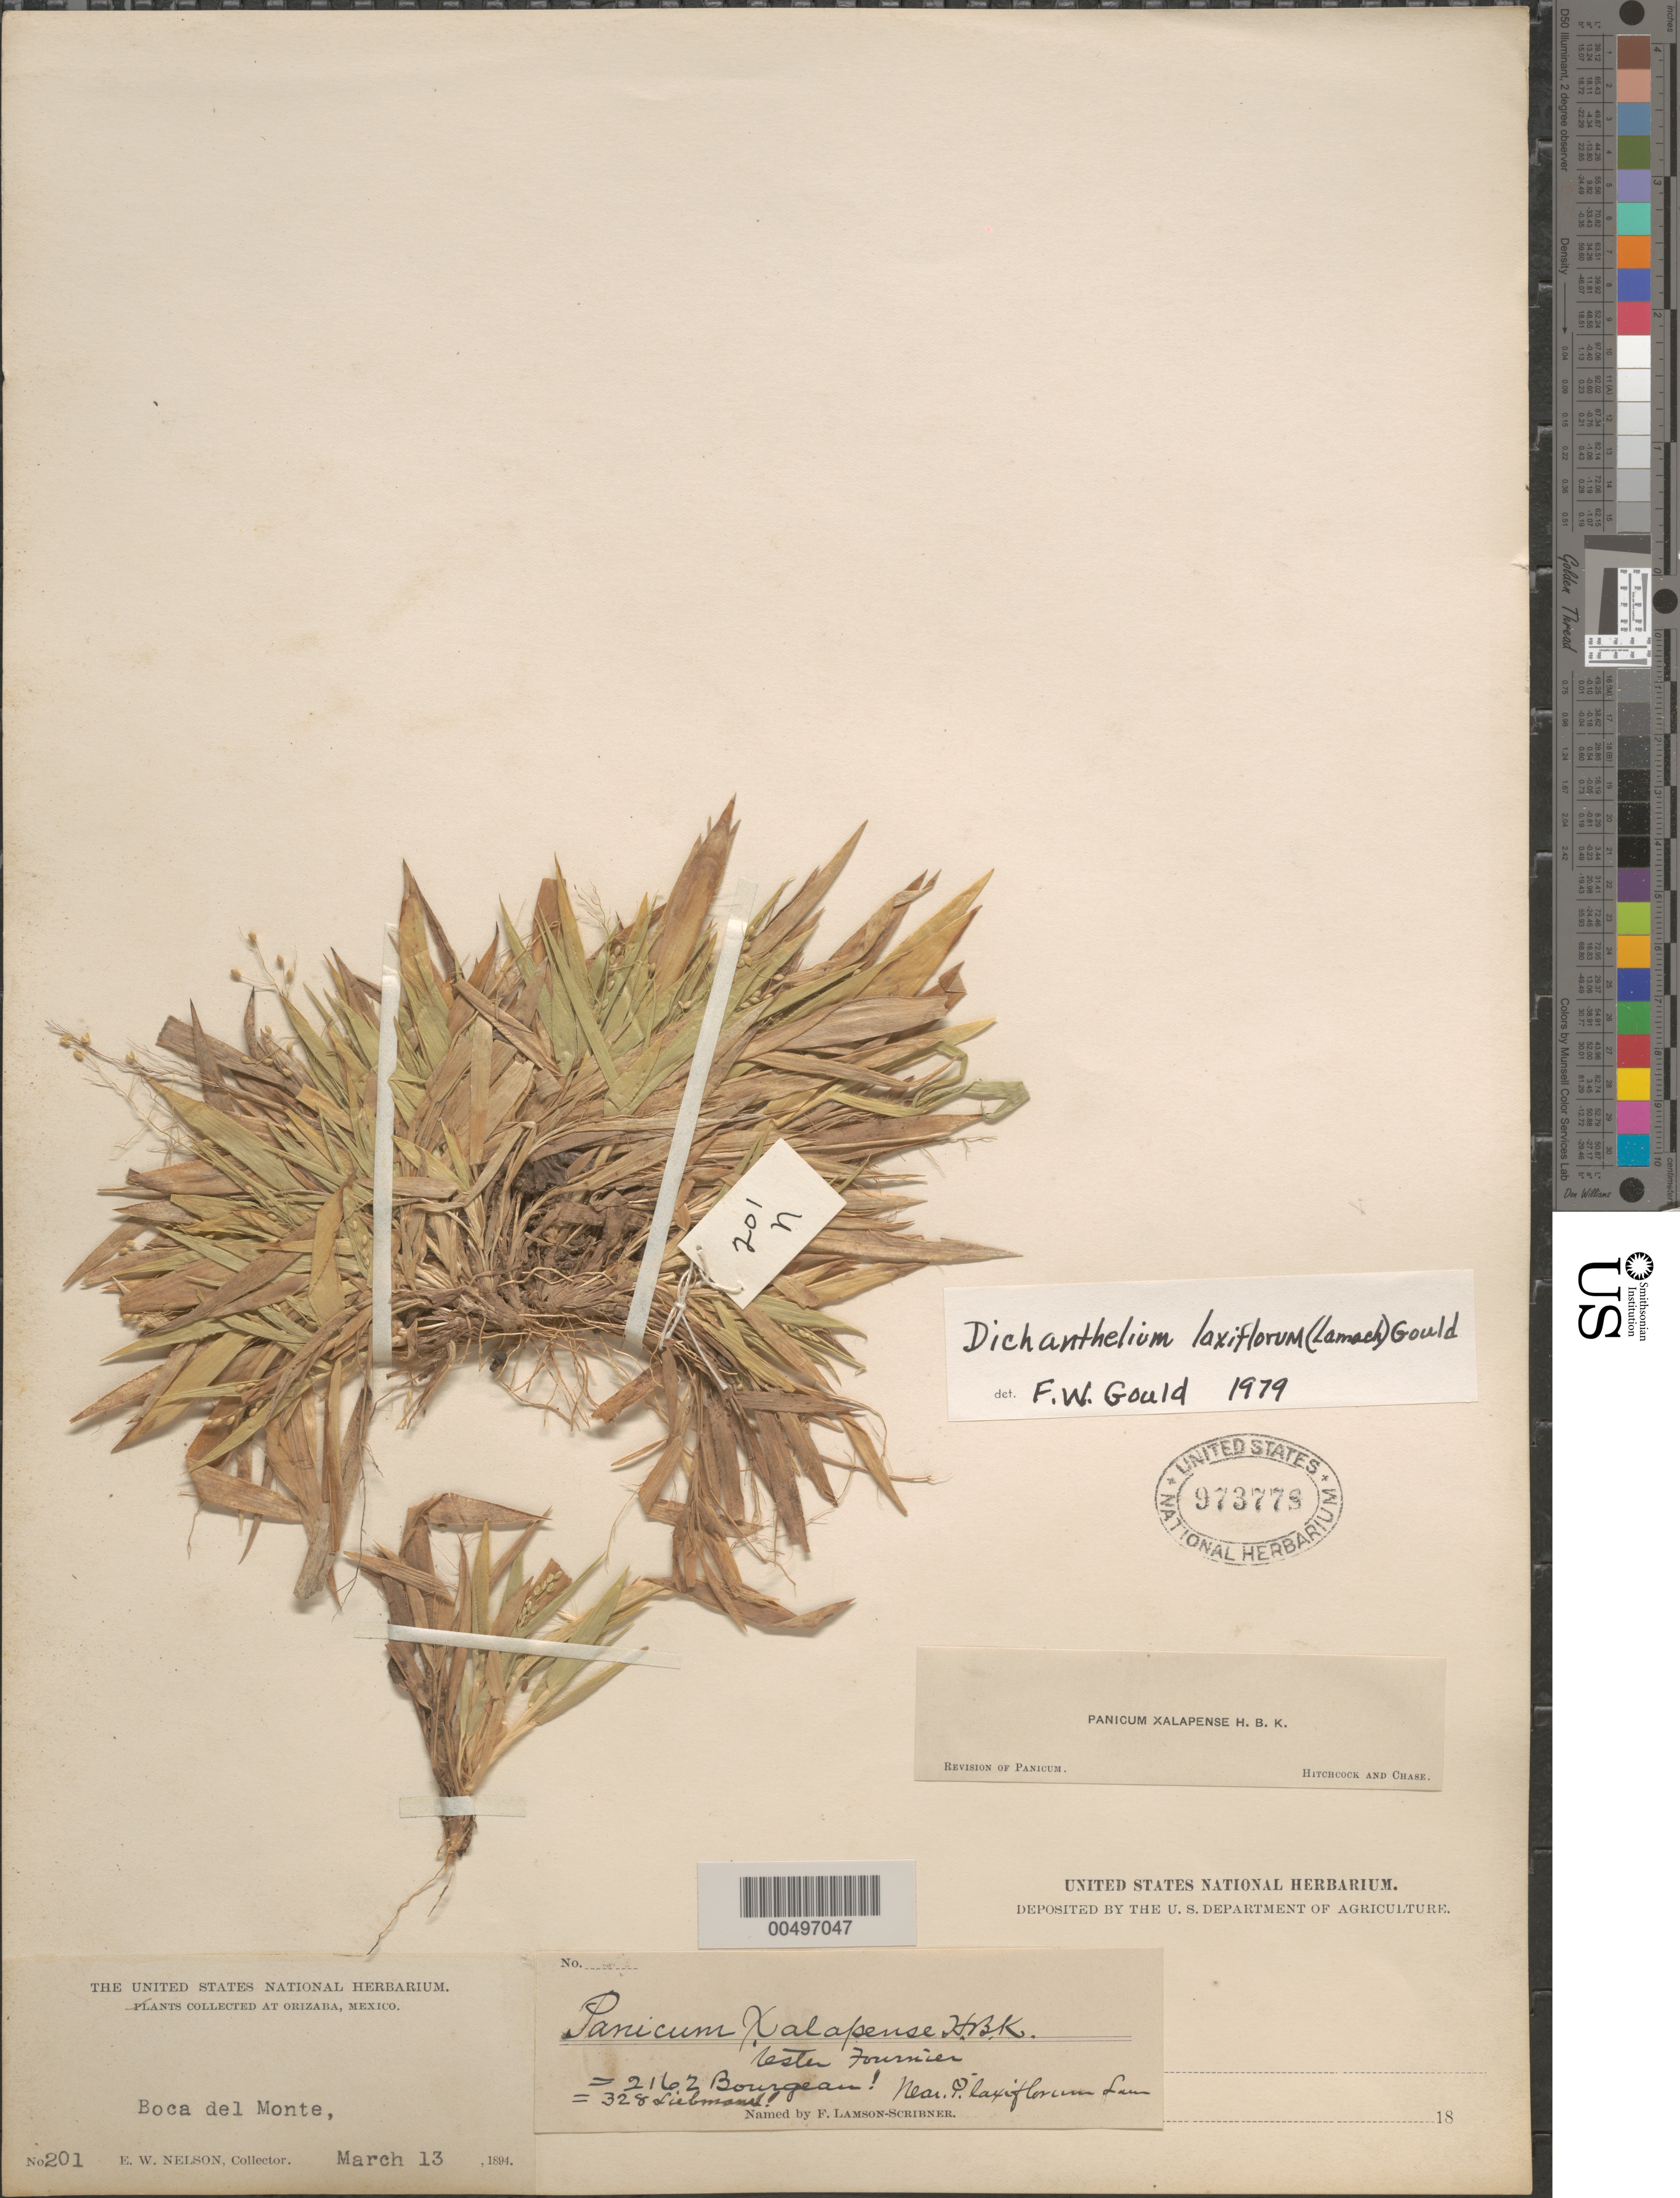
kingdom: Plantae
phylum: Tracheophyta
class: Liliopsida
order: Poales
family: Poaceae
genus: Dichanthelium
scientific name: Dichanthelium laxiflorum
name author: (Lam.) Gould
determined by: Gould, F. W.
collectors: E. W. Nelson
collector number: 201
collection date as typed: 13 Mar 1894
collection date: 1894-03-13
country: Mexico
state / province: Veracruz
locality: Orizaba, Boca del Monte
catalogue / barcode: US 973778